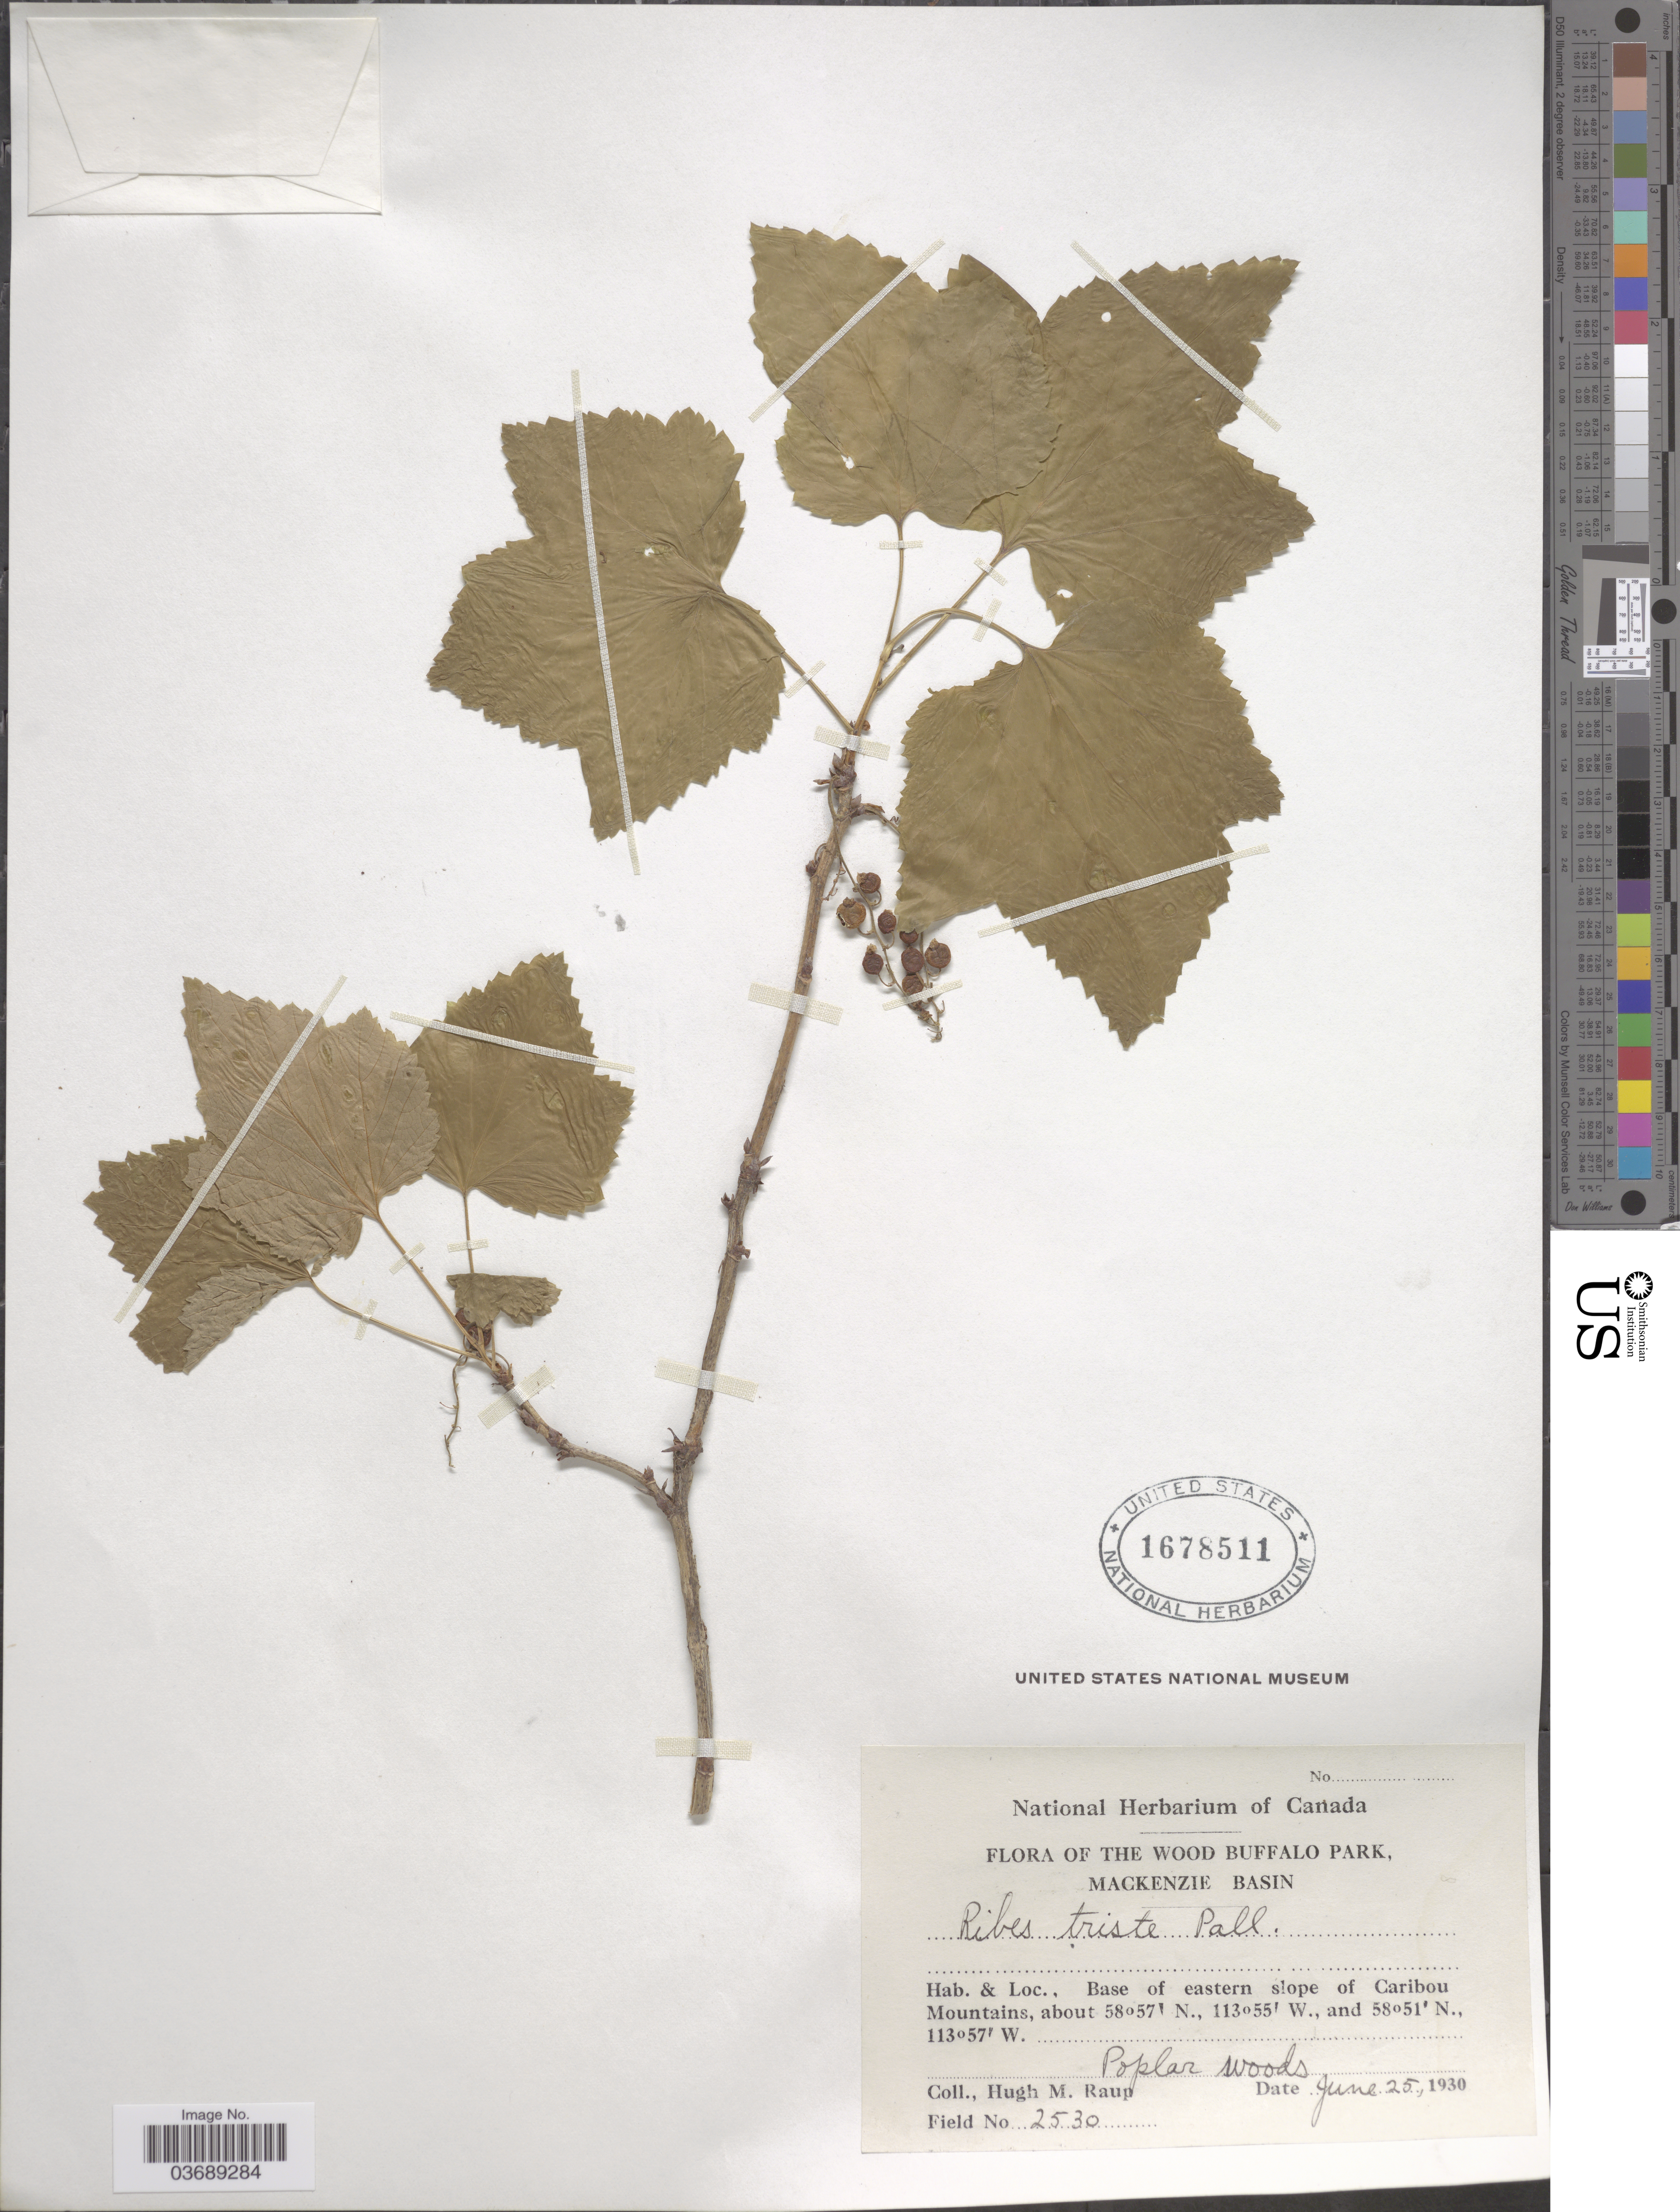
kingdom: Plantae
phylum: Tracheophyta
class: Magnoliopsida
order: Saxifragales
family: Grossulariaceae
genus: Ribes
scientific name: Ribes triste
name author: Pall.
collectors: H. Raup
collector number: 2530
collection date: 1930-06-25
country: Canada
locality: The Wood Buffalo Park, Mackenzie Basin. Base of eastern slope of Caribou Mountains. Poplar woods.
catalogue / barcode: US 1678511